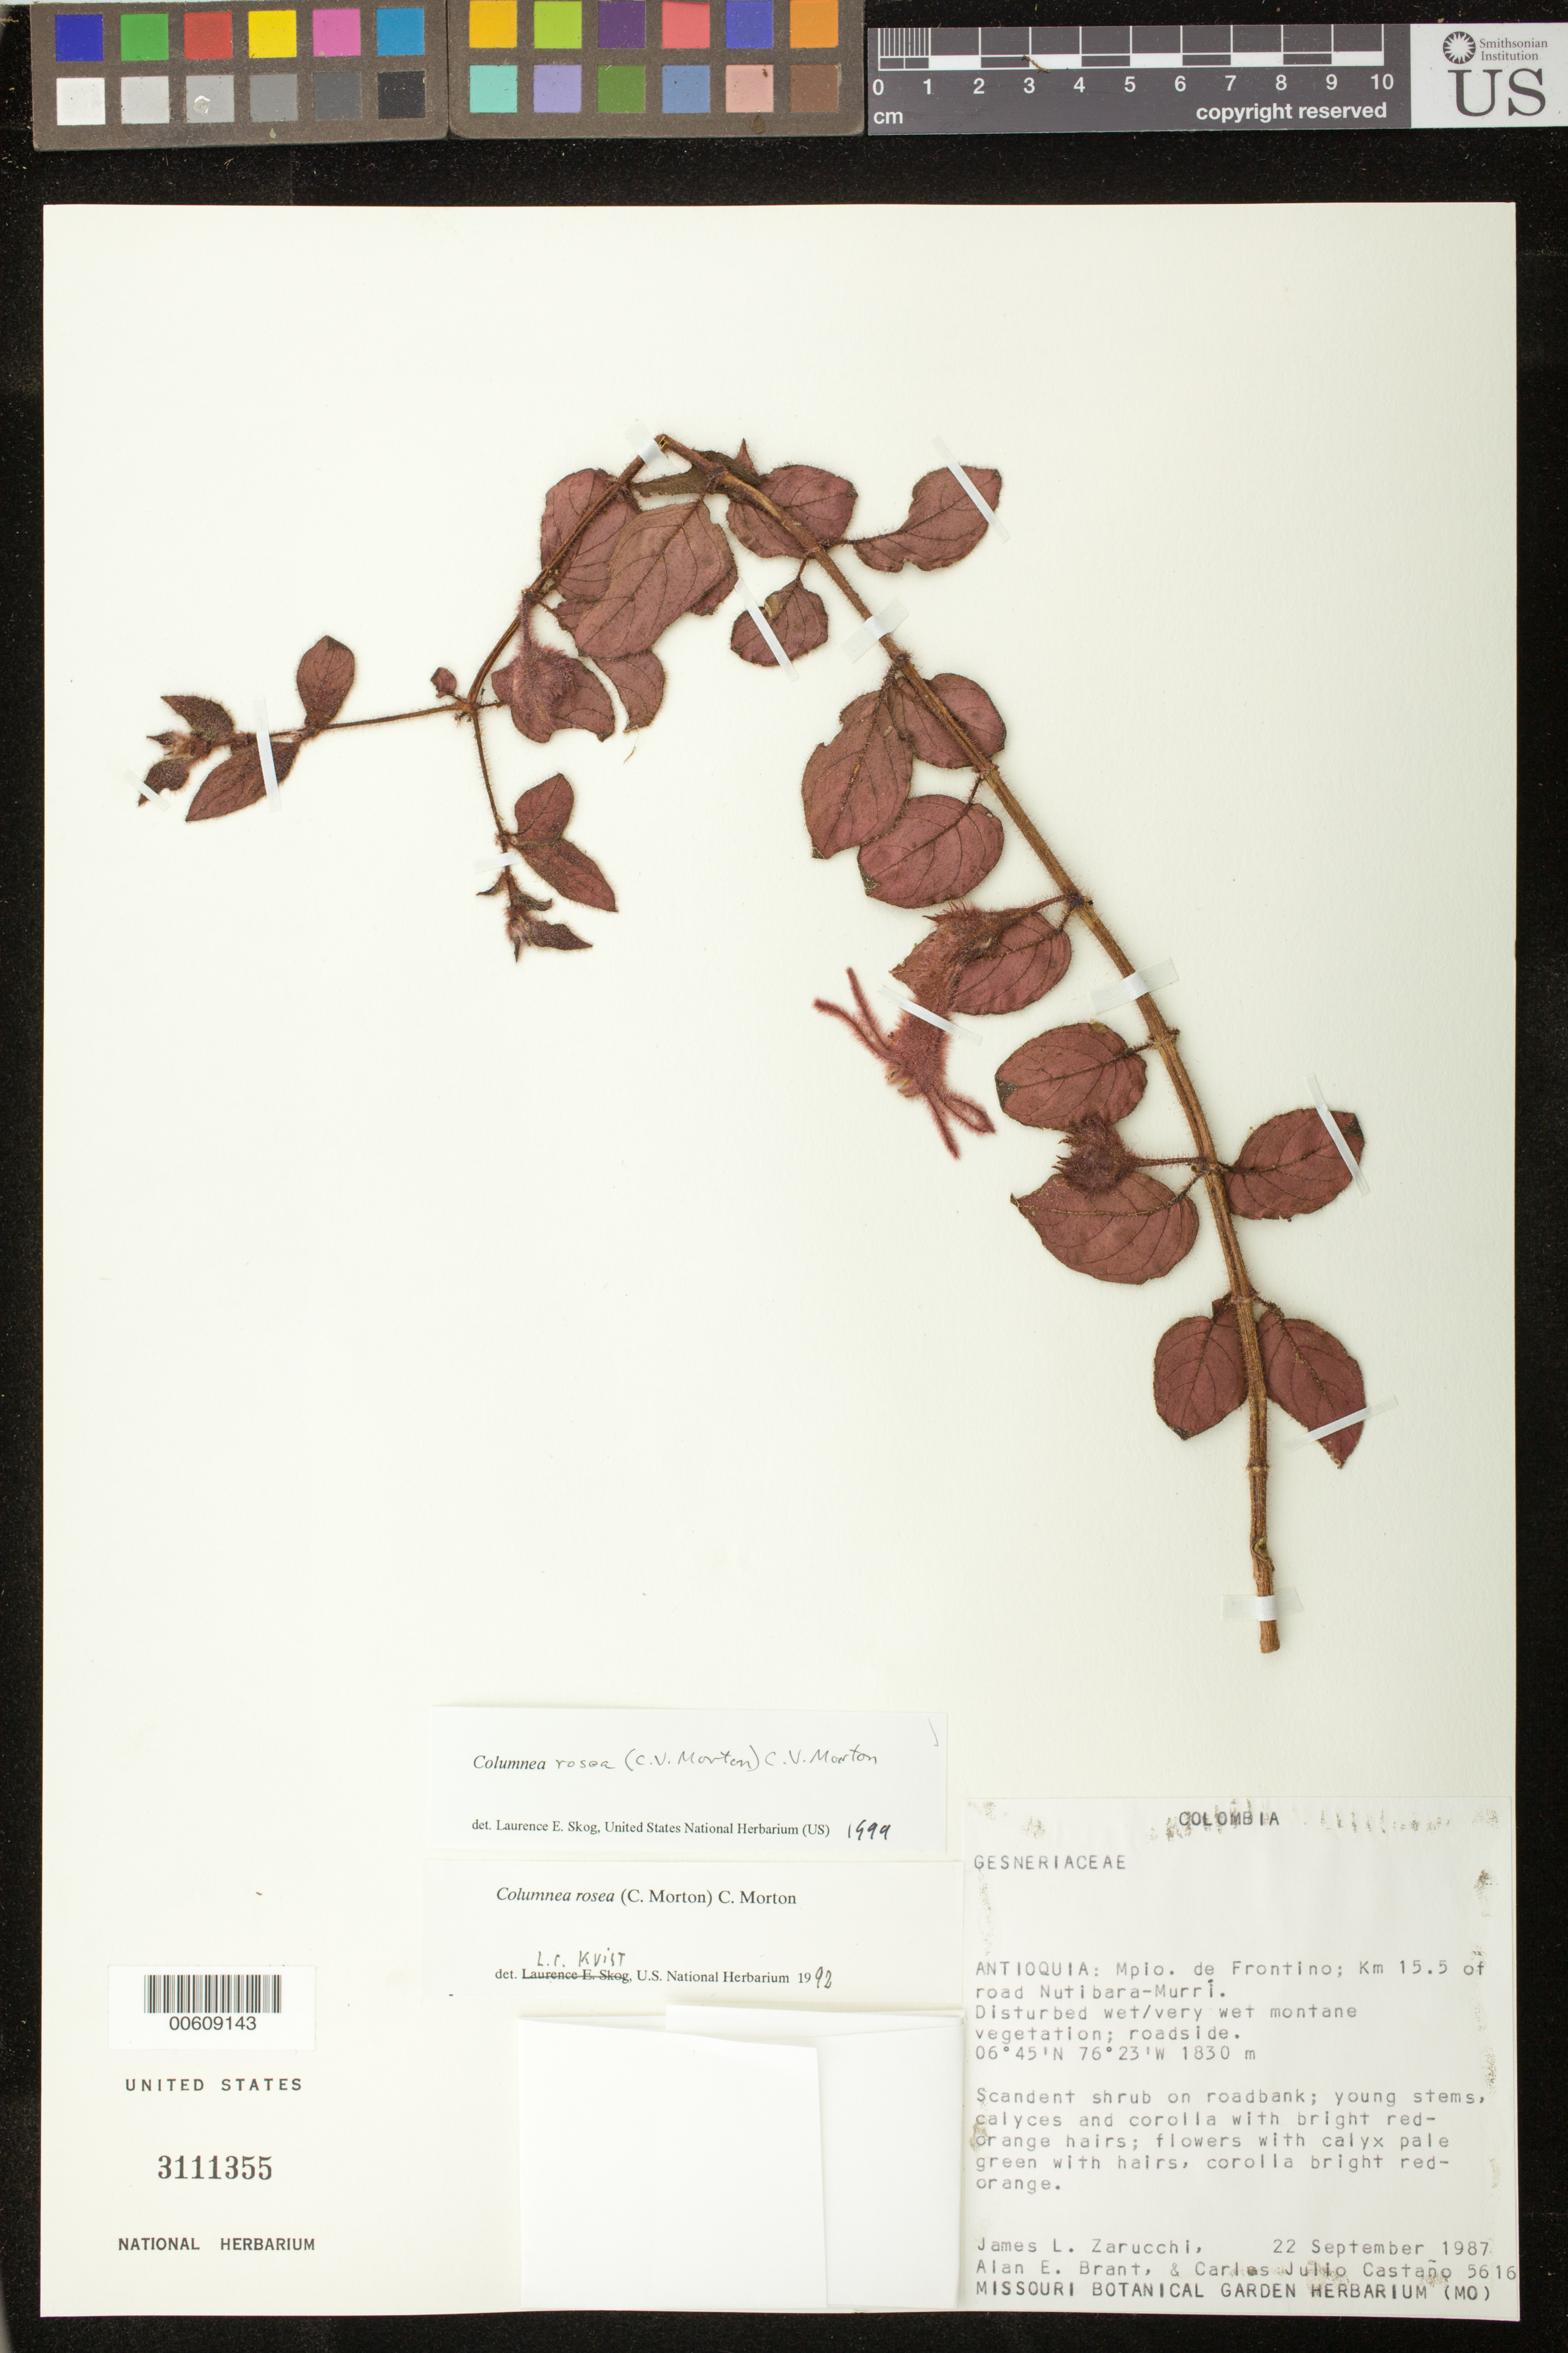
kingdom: Plantae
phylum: Tracheophyta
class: Magnoliopsida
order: Lamiales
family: Gesneriaceae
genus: Columnea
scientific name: Columnea rosea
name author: (C.V. Morton) C.V. Morton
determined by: Skog, Laurence E.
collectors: J. L. Zarucchi, A. Brant & C. Castaño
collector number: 5616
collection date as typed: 22 Sep 1987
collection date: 1987-09-22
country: Colombia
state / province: Antioquia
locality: Mpio. de Frontino; km 15.5 of road Nutibara - Murrí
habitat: Disturbed wet/very wet montane vegetation; roadside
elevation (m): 1830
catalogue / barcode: US 3111355